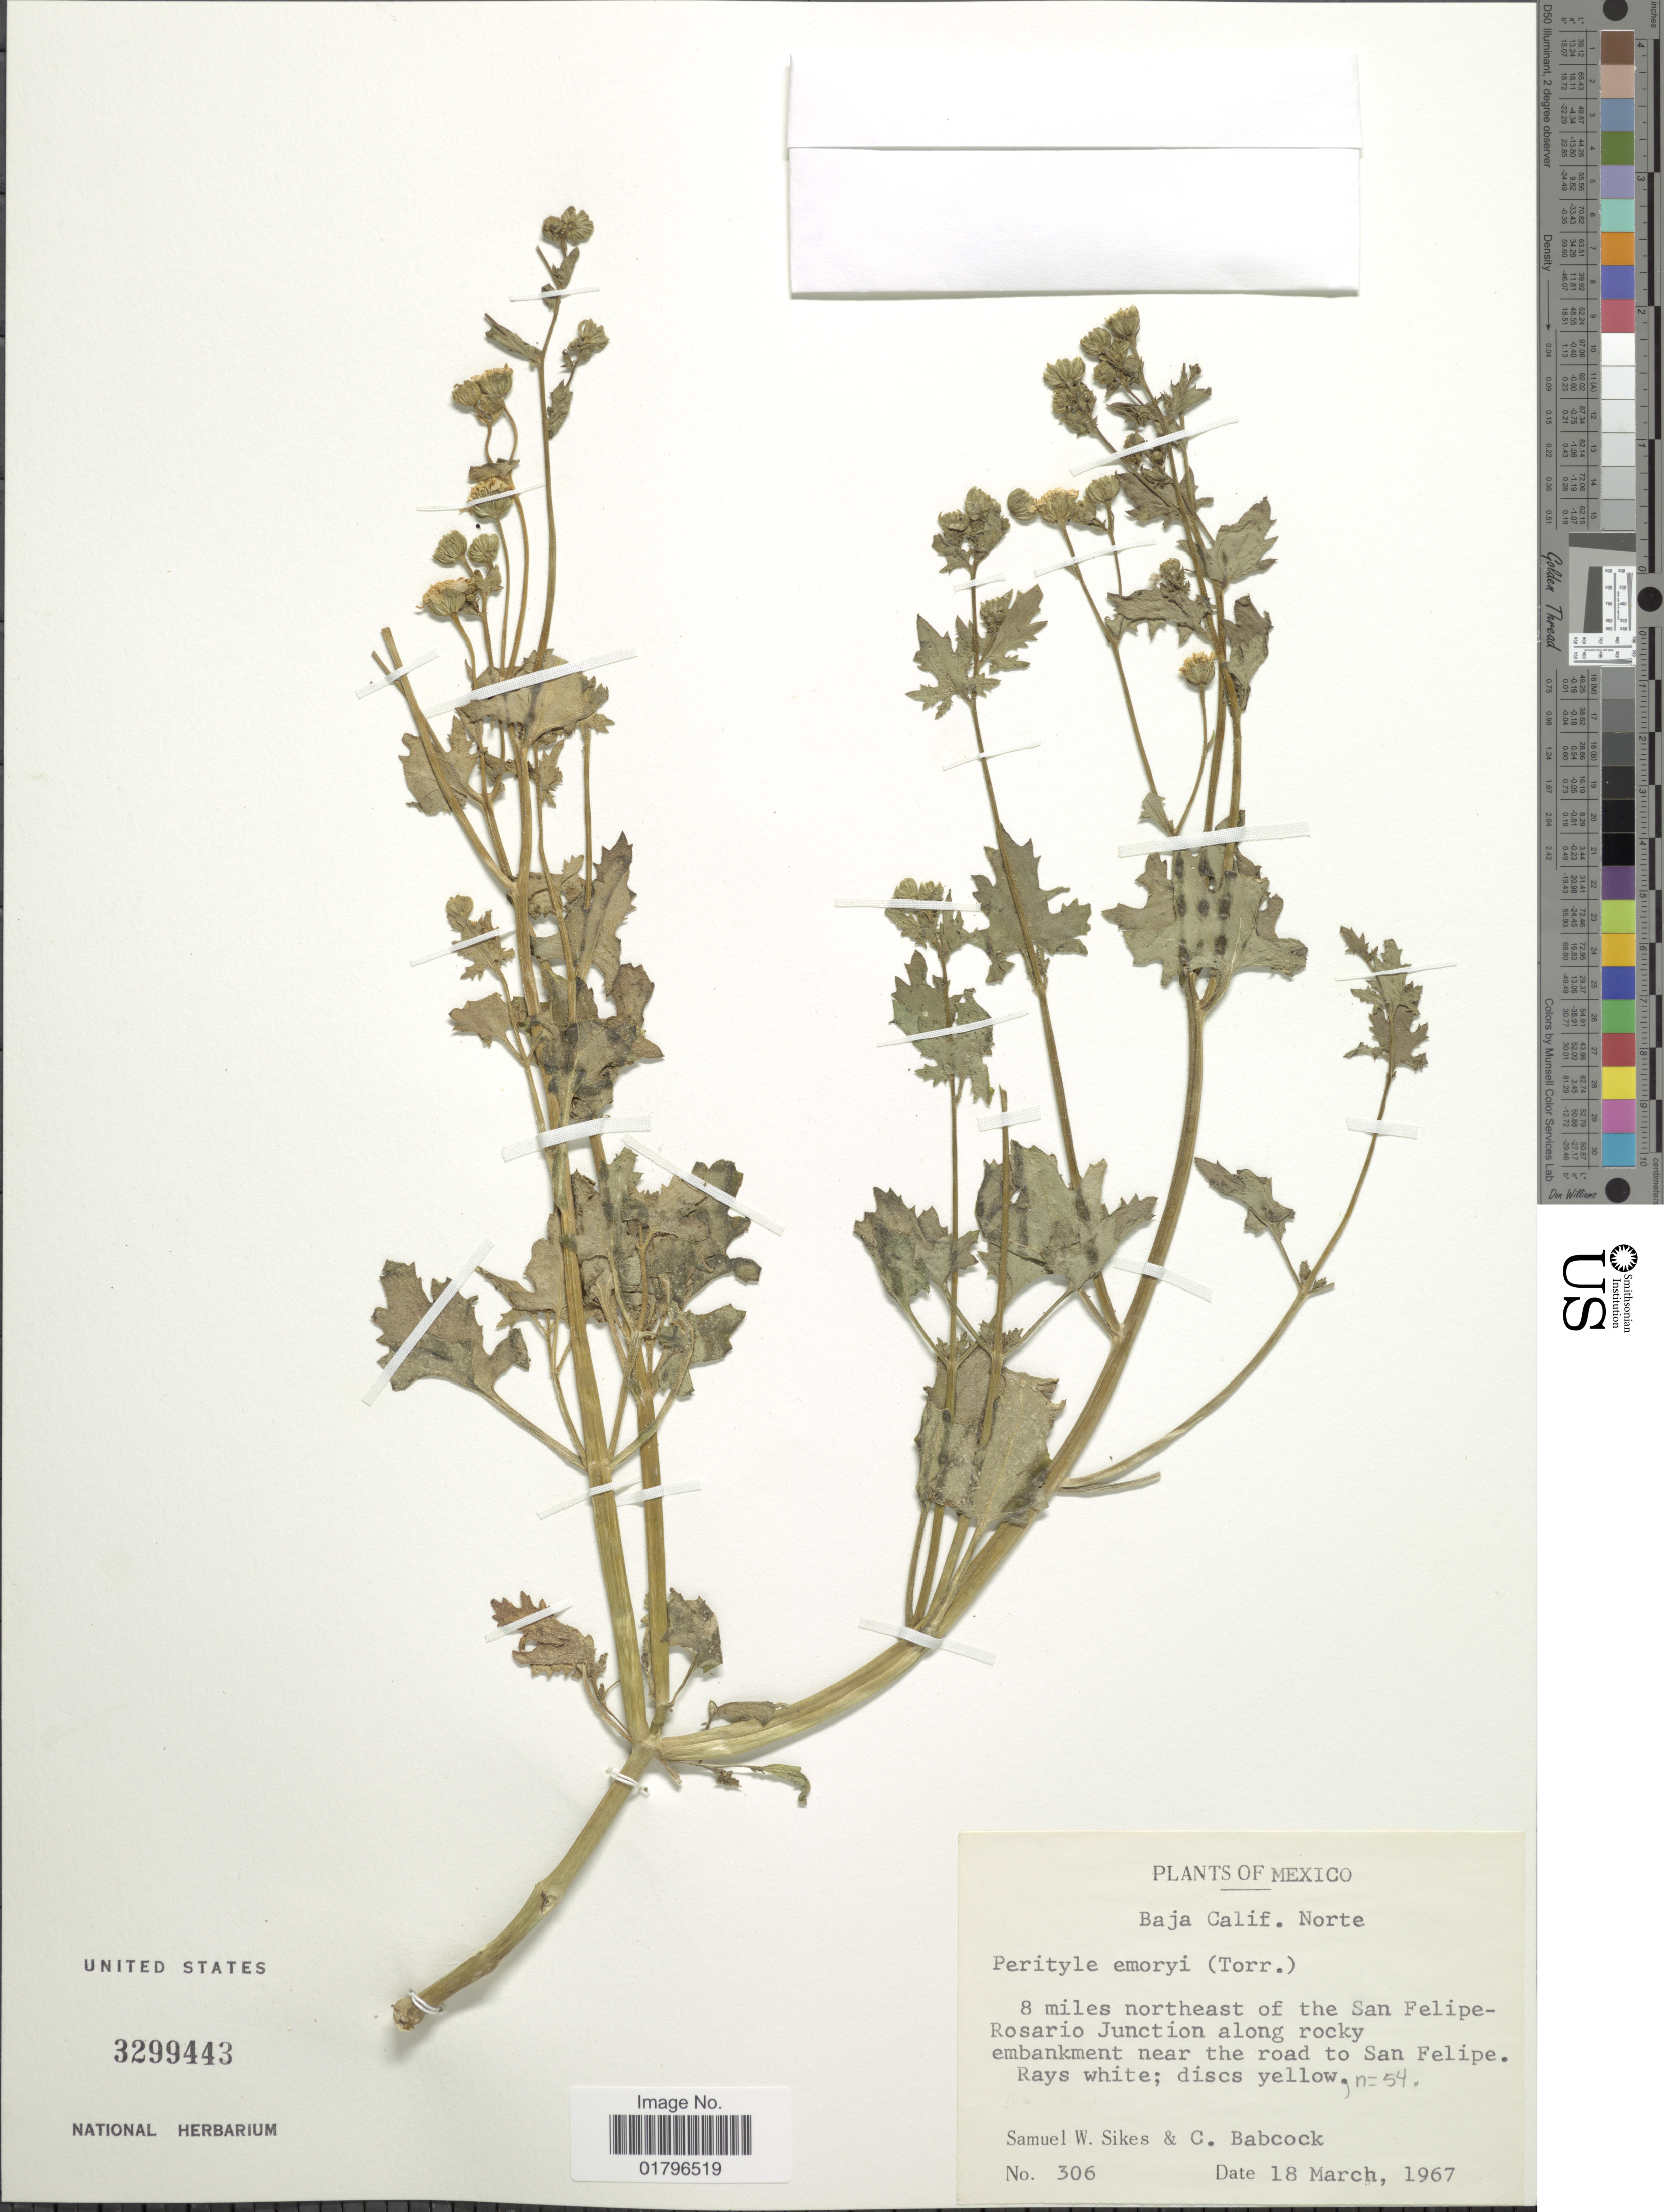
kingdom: Plantae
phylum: Tracheophyta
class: Magnoliopsida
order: Asterales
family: Asteraceae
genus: Perityle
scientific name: Perityle emoryi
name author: Torr.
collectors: S. Sikes & C. Babcock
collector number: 306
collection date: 1867-03-18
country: Mexico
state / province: Baja California Norte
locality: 8 miles northeast of the San Felipe-Rosario Junction along rocky ambankment near the road to San Felipe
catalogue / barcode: US 3299443